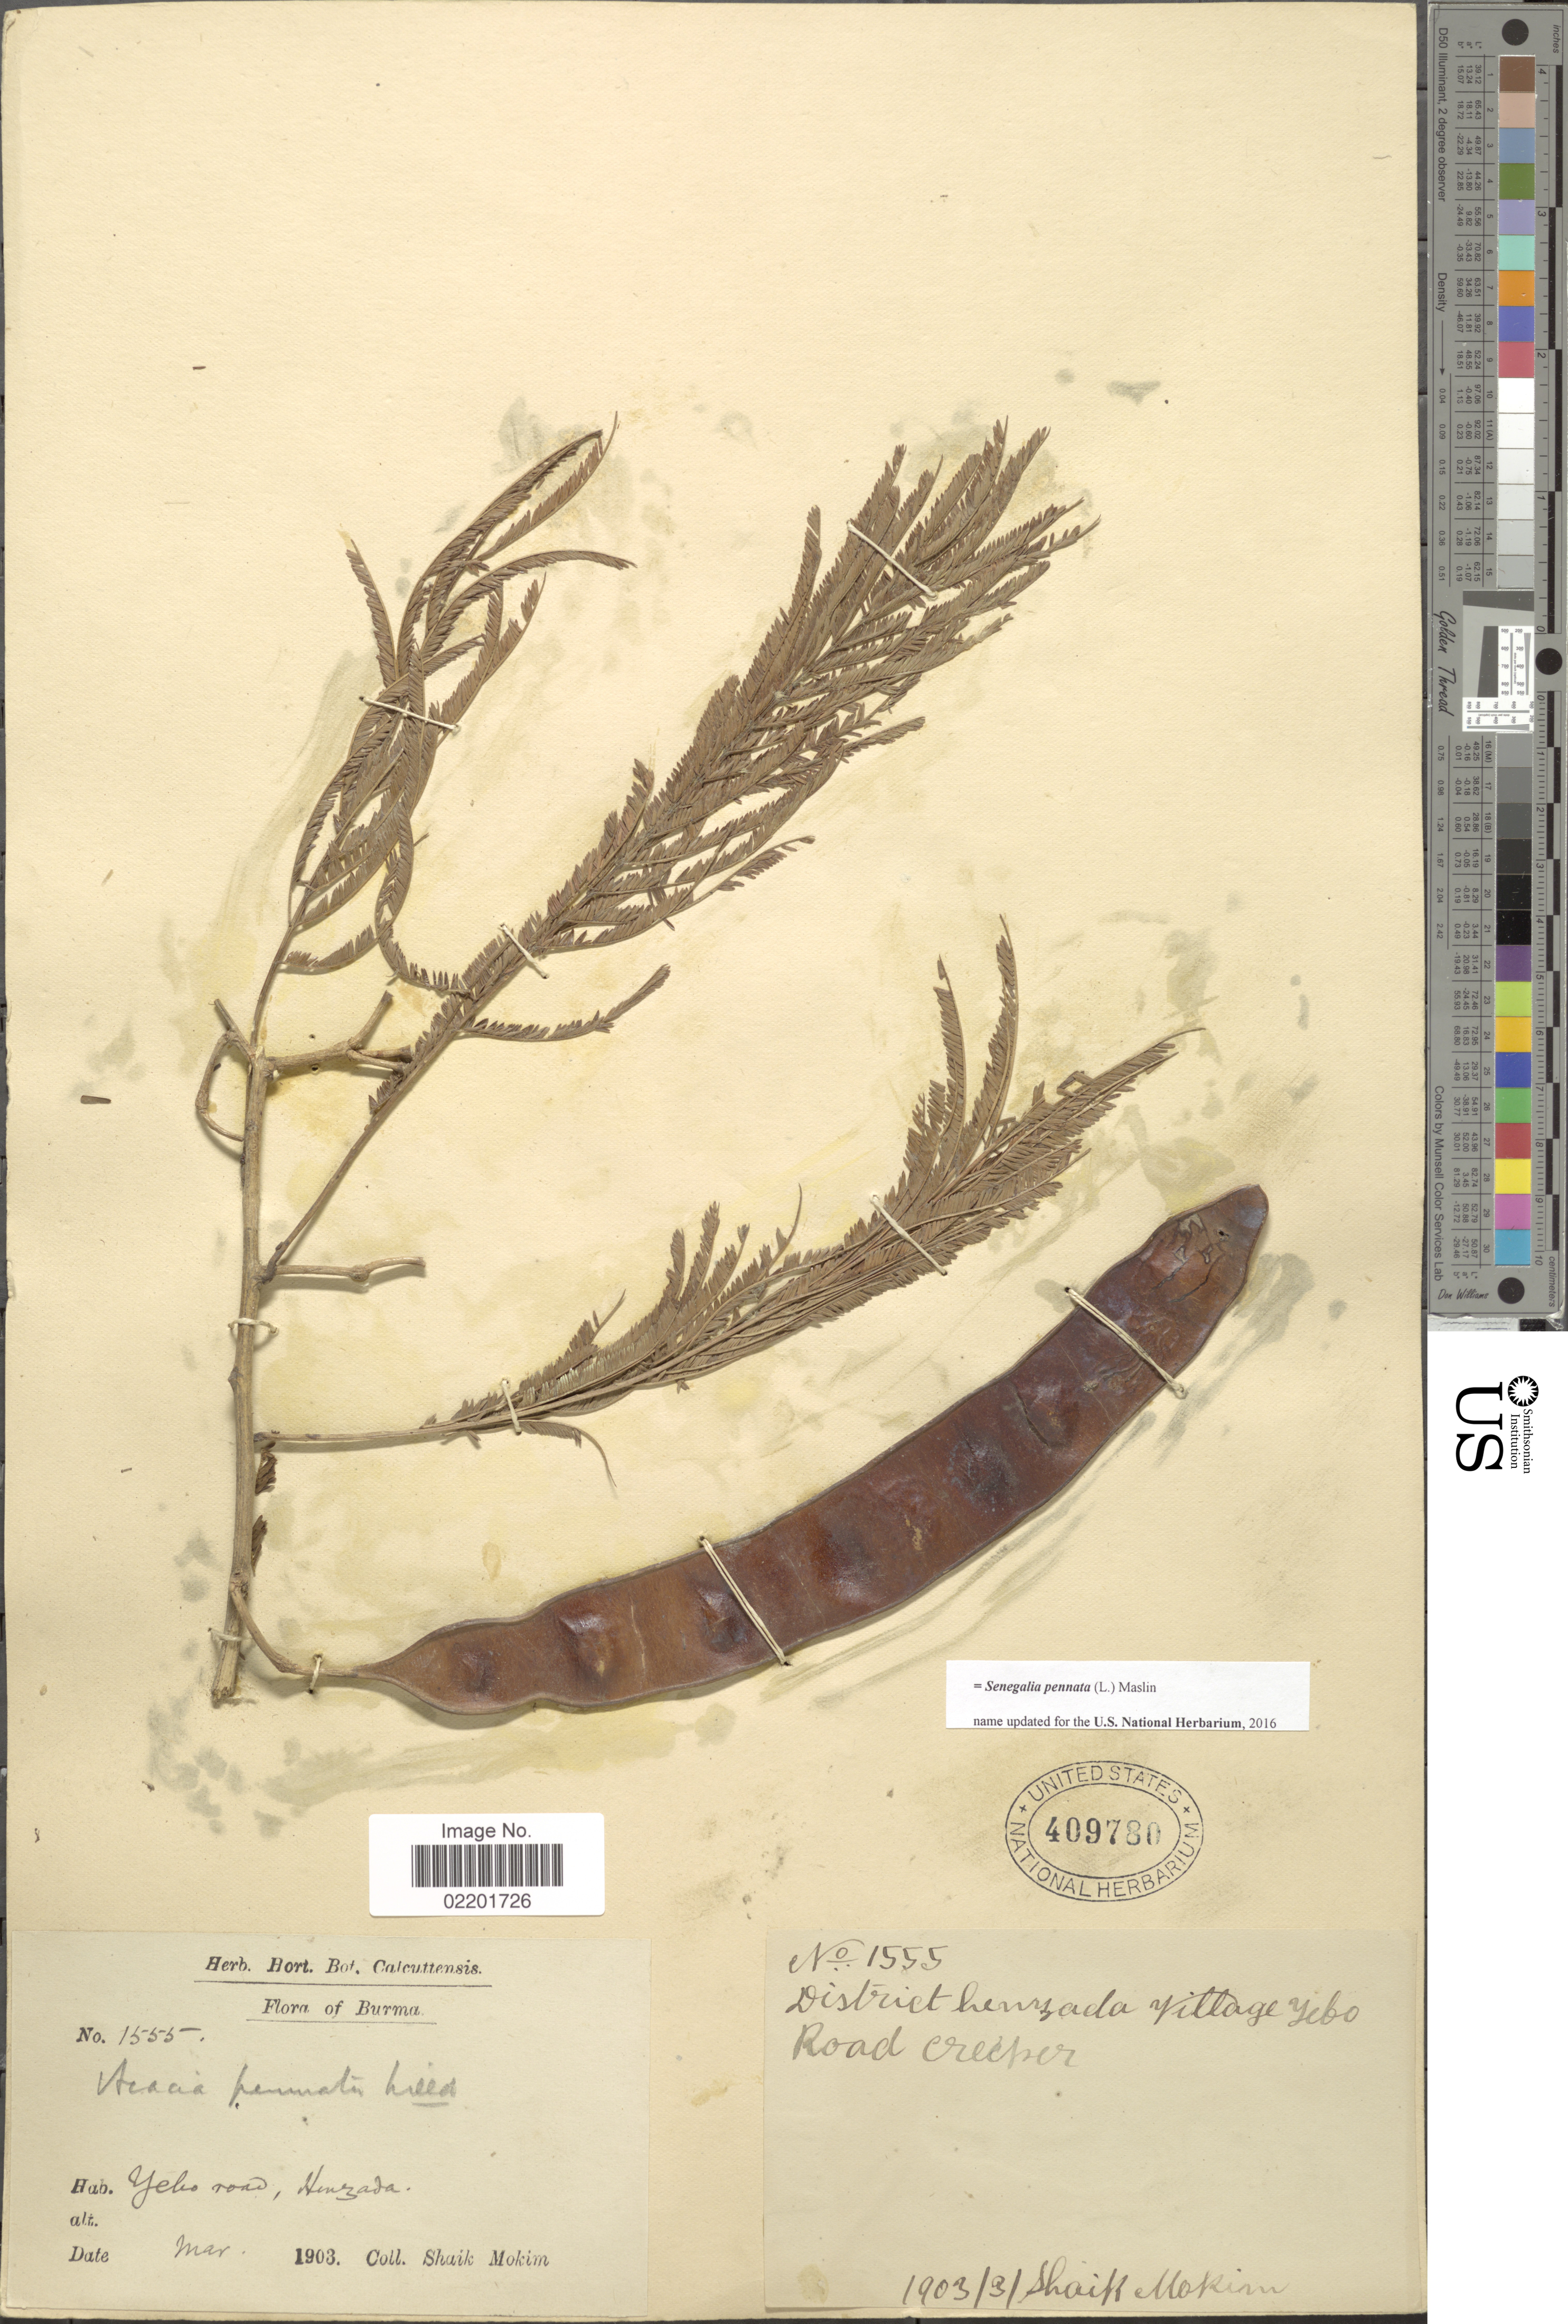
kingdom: Plantae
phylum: Tracheophyta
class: Magnoliopsida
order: Fabales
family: Fabaceae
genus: Senegalia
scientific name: Senegalia pennata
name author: (L.) Maslin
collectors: S. Mokim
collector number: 1555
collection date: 1903-03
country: Myanmar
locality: District Hemzada, Village Yebo, Road Creeper [interpreted]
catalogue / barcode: US 409780